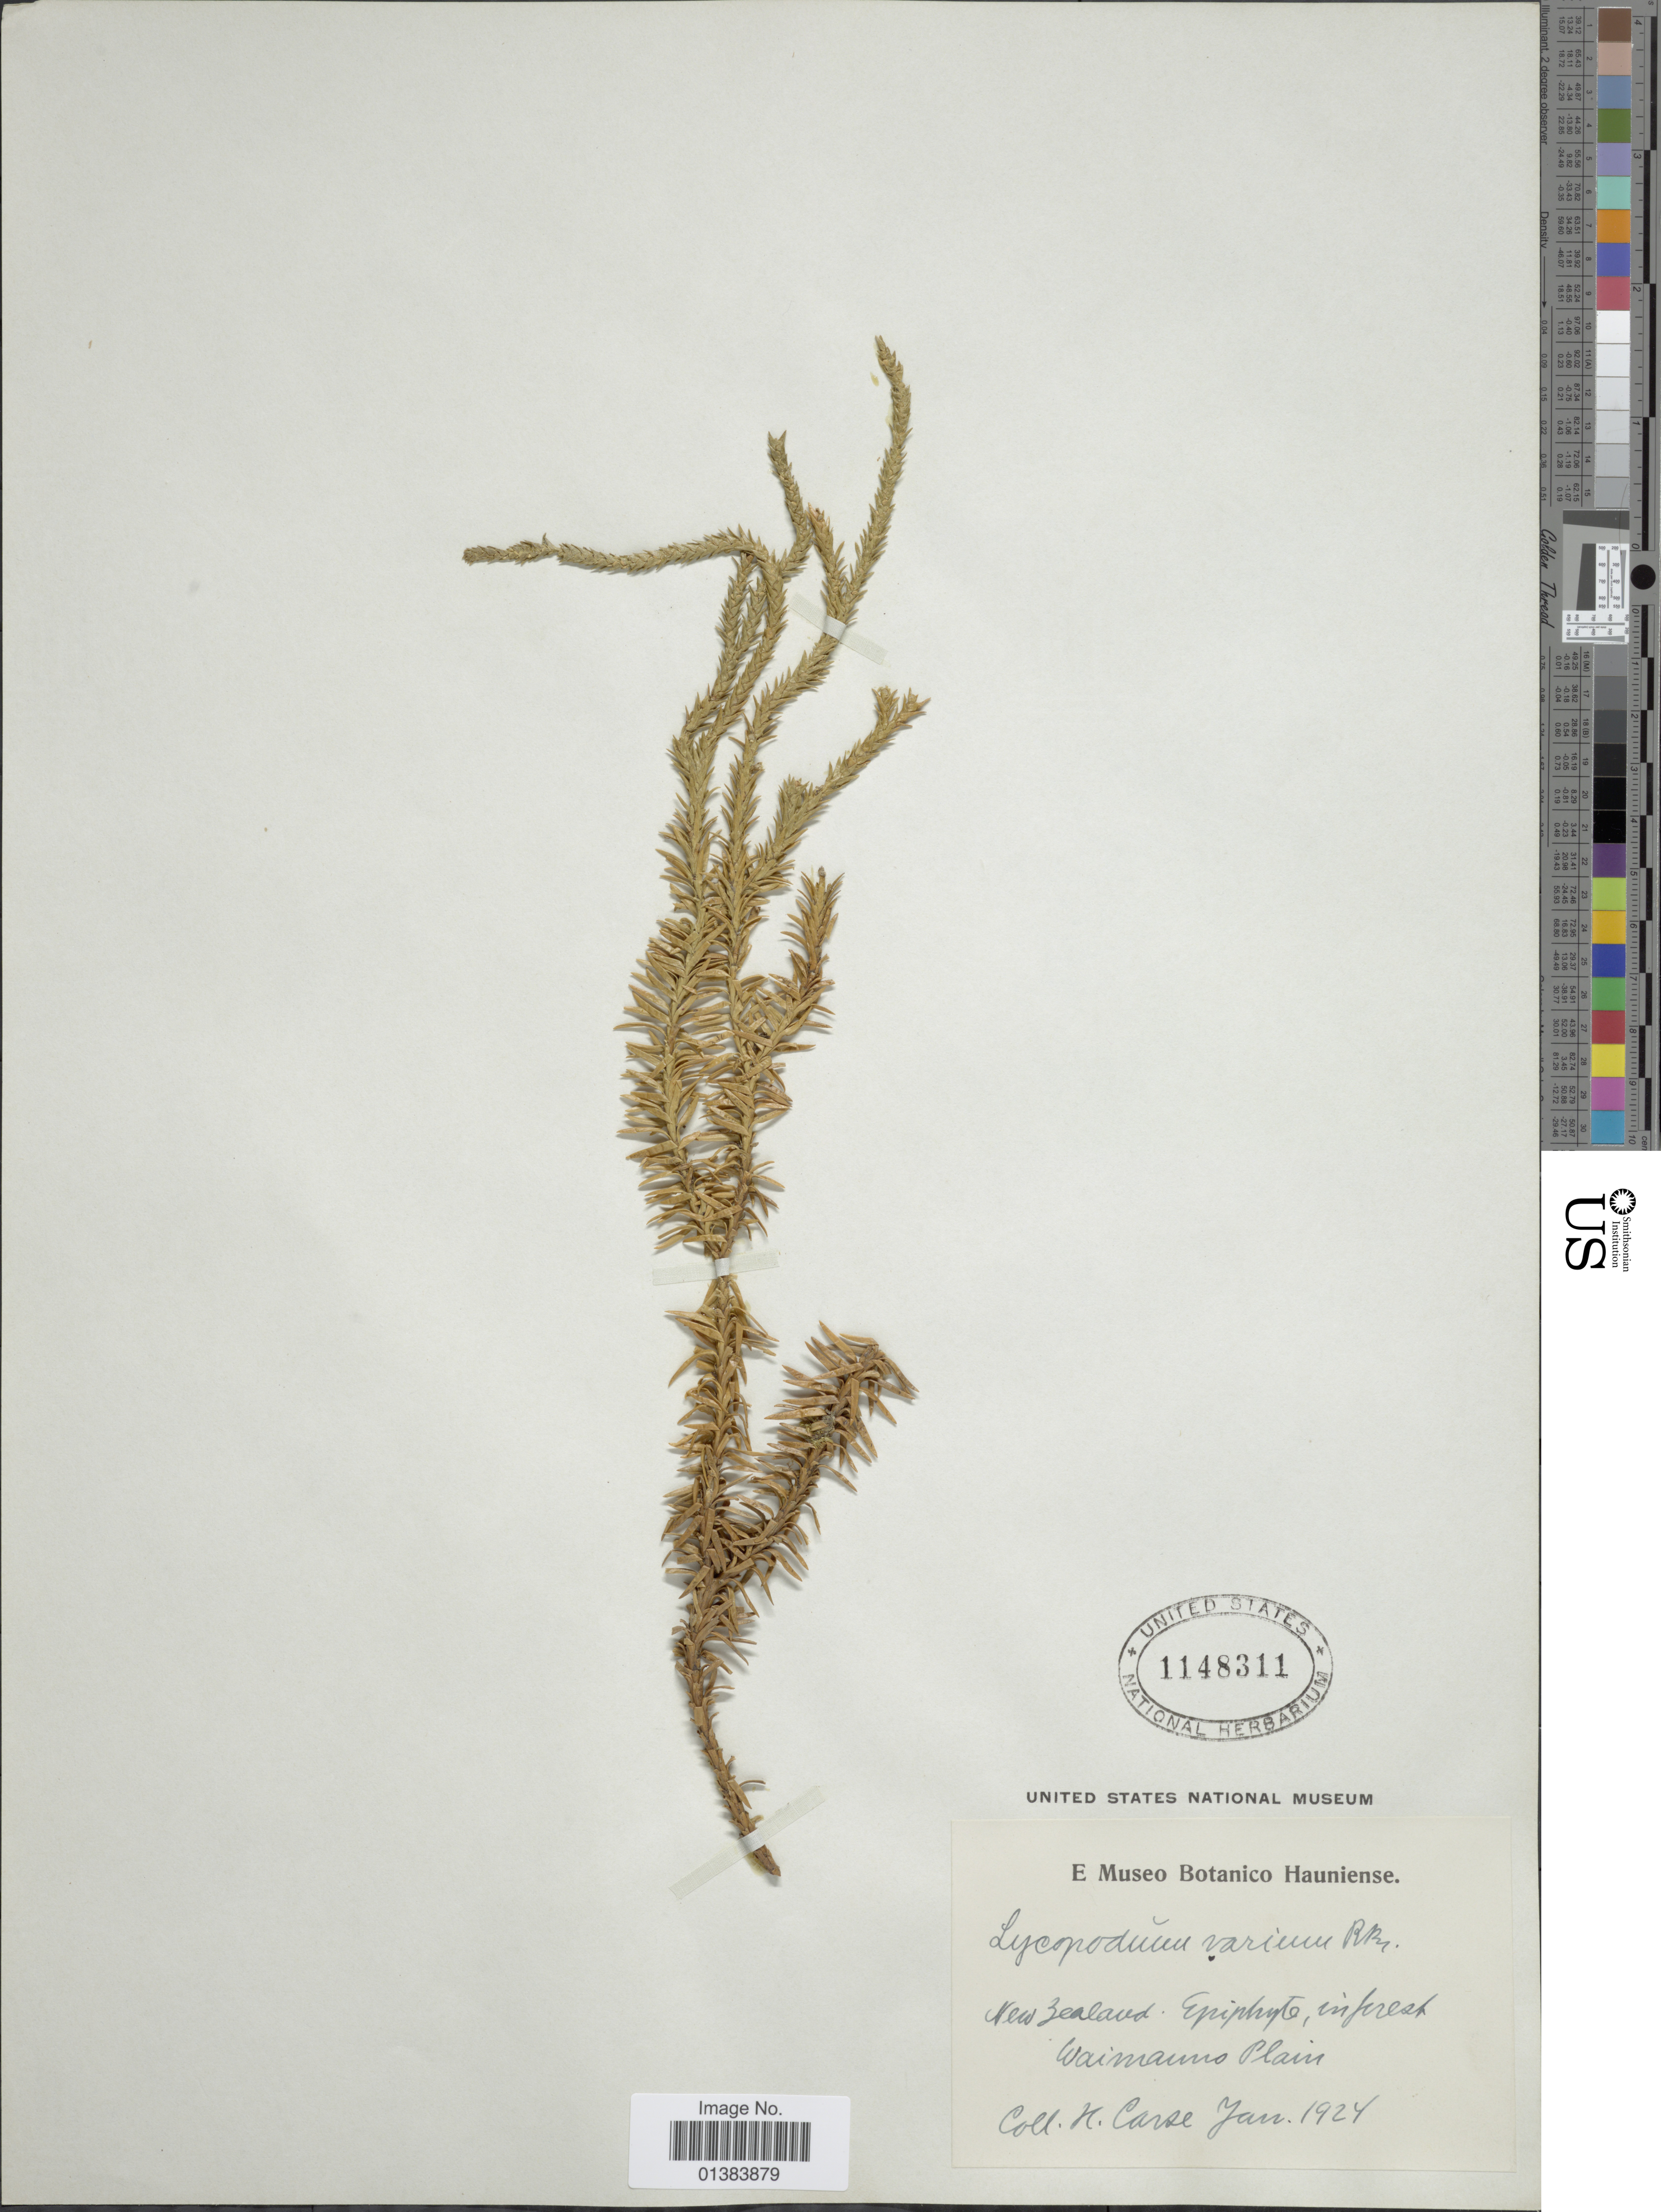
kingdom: Plantae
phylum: Tracheophyta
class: Lycopodiopsida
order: Lycopodiales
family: Lycopodiaceae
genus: Phlegmariurus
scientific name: Phlegmariurus varius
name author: (R. Br.) A. R. Field & Bostock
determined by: Field, A. R.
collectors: H. Carse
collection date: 1924-01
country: New Zealand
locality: Waimamo Plain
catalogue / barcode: US 1148311